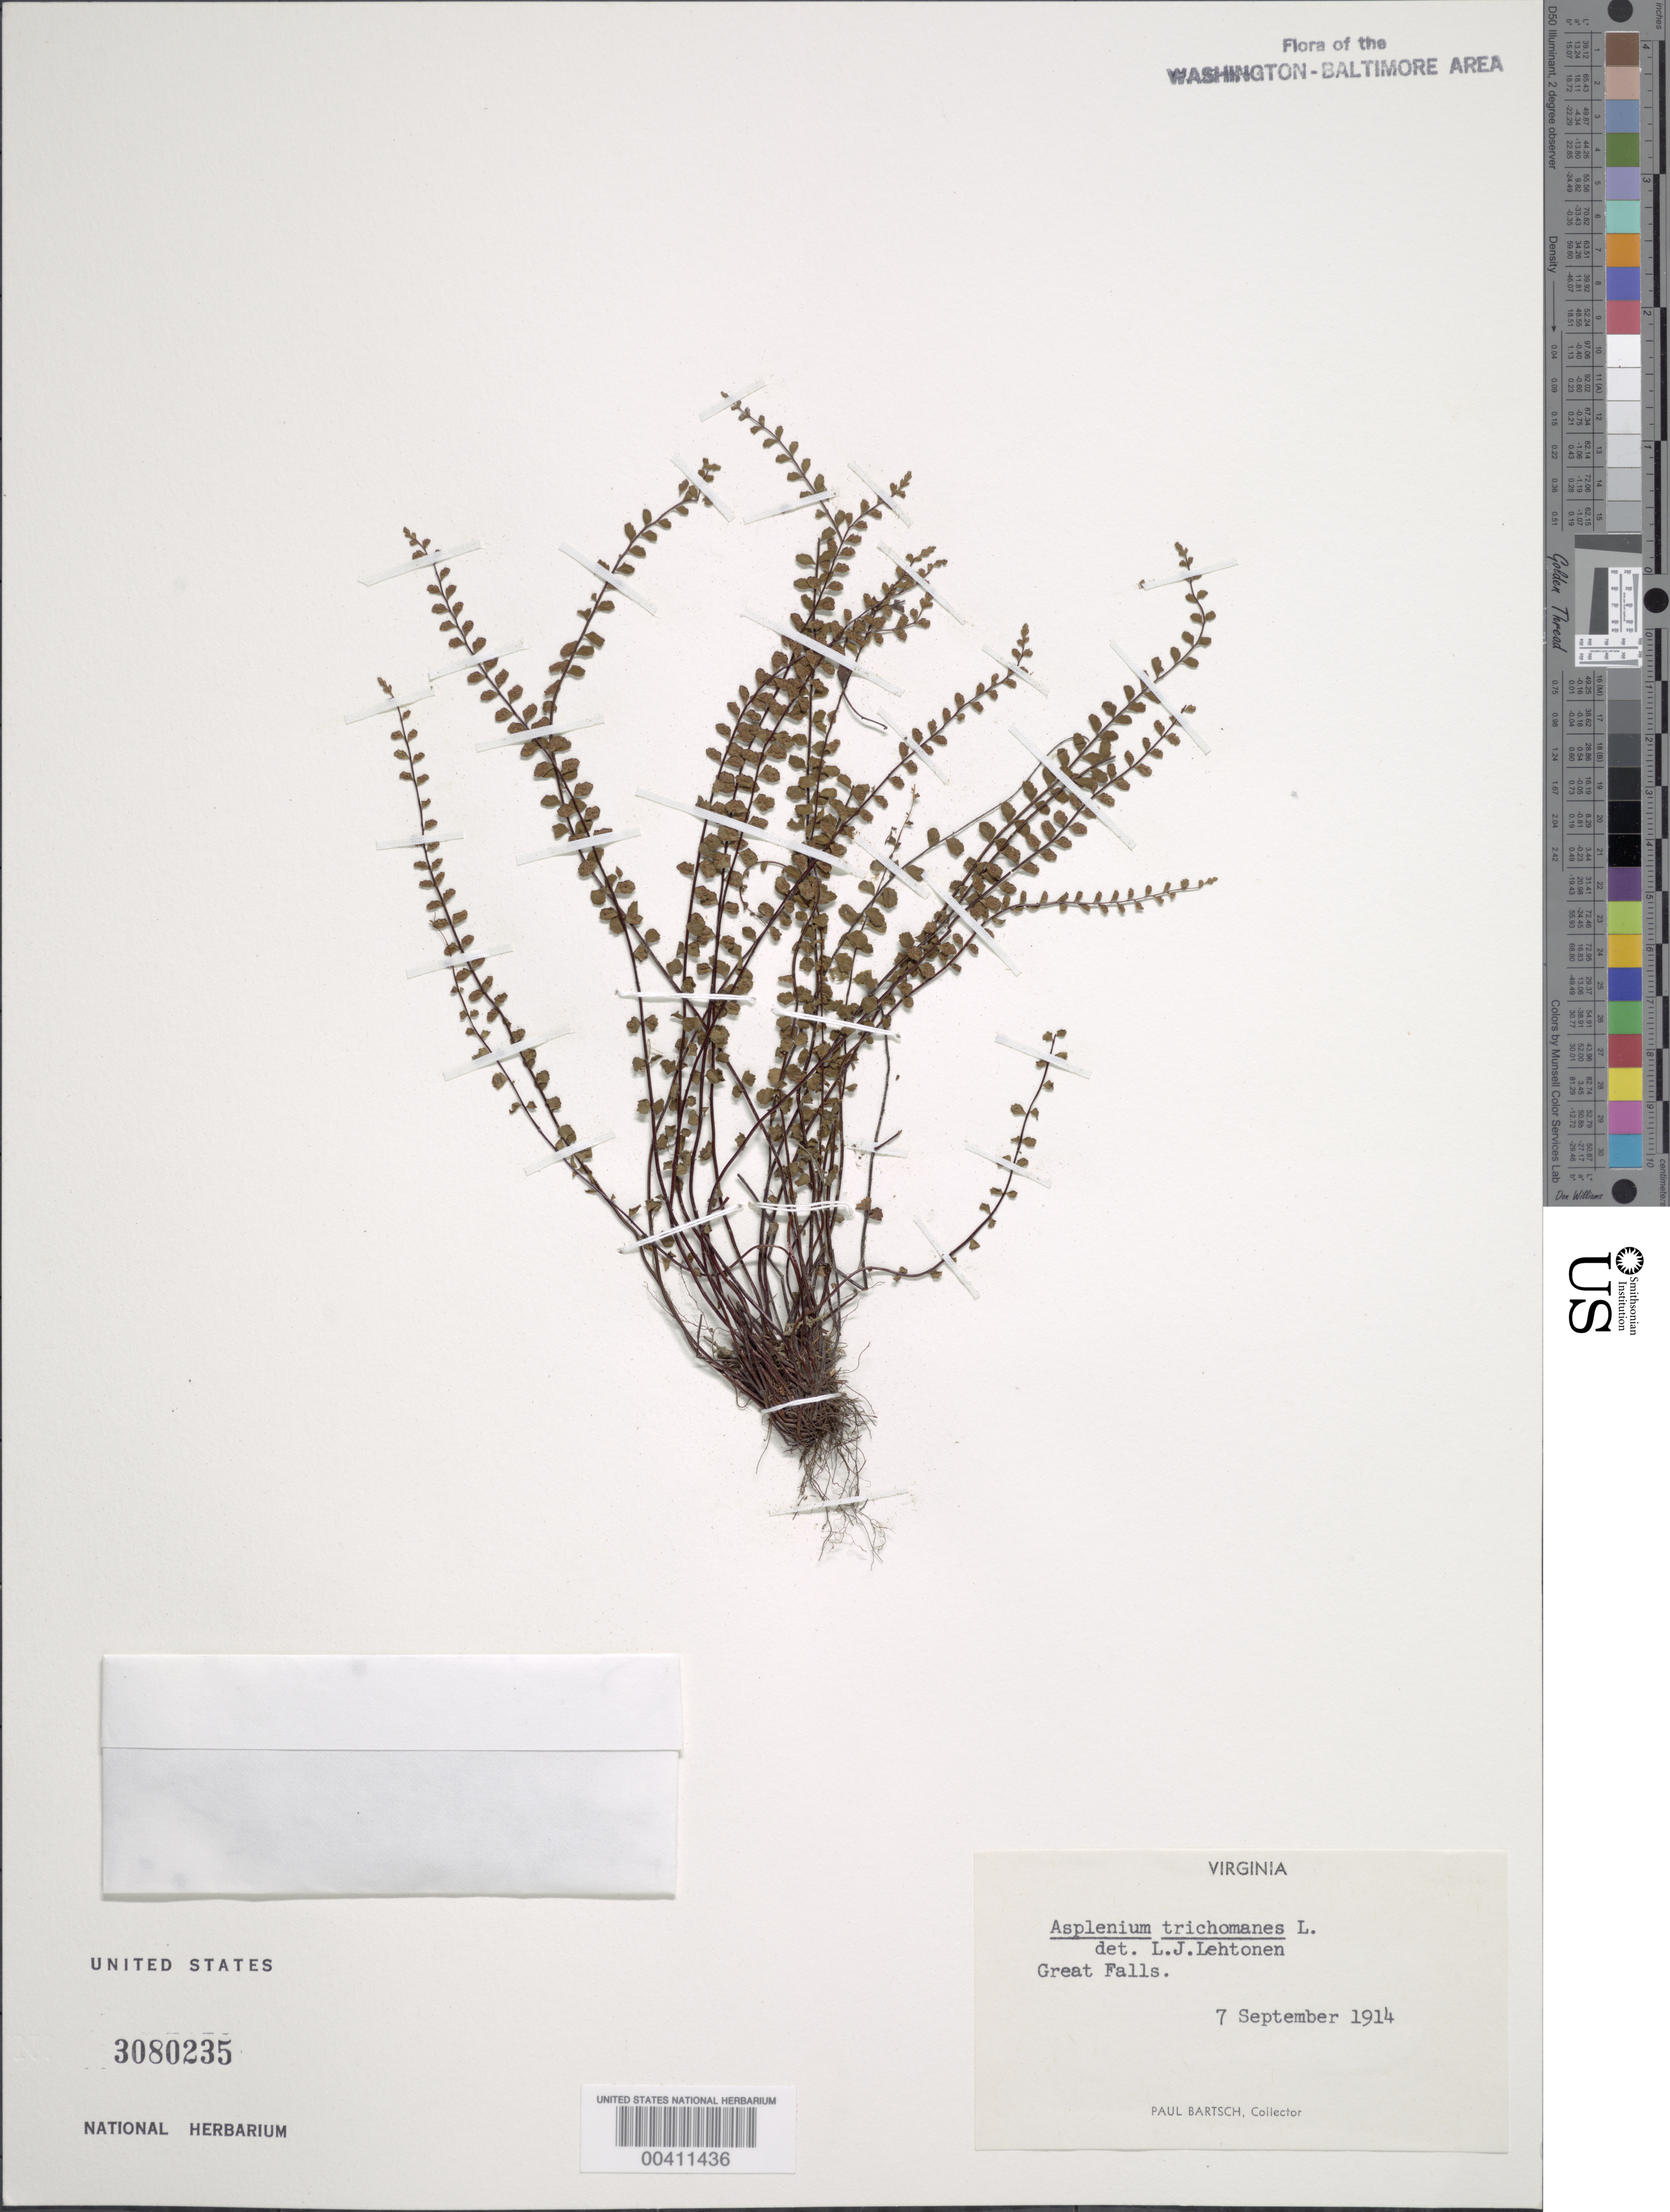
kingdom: Plantae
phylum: Tracheophyta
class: Polypodiopsida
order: Polypodiales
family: Aspleniaceae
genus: Asplenium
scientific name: Asplenium trichomanes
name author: L.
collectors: P. Bartsch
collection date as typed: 07 Sep 1914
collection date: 1914-09-07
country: United States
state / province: Virginia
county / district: Fairfax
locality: Great Falls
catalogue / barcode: US 3080235